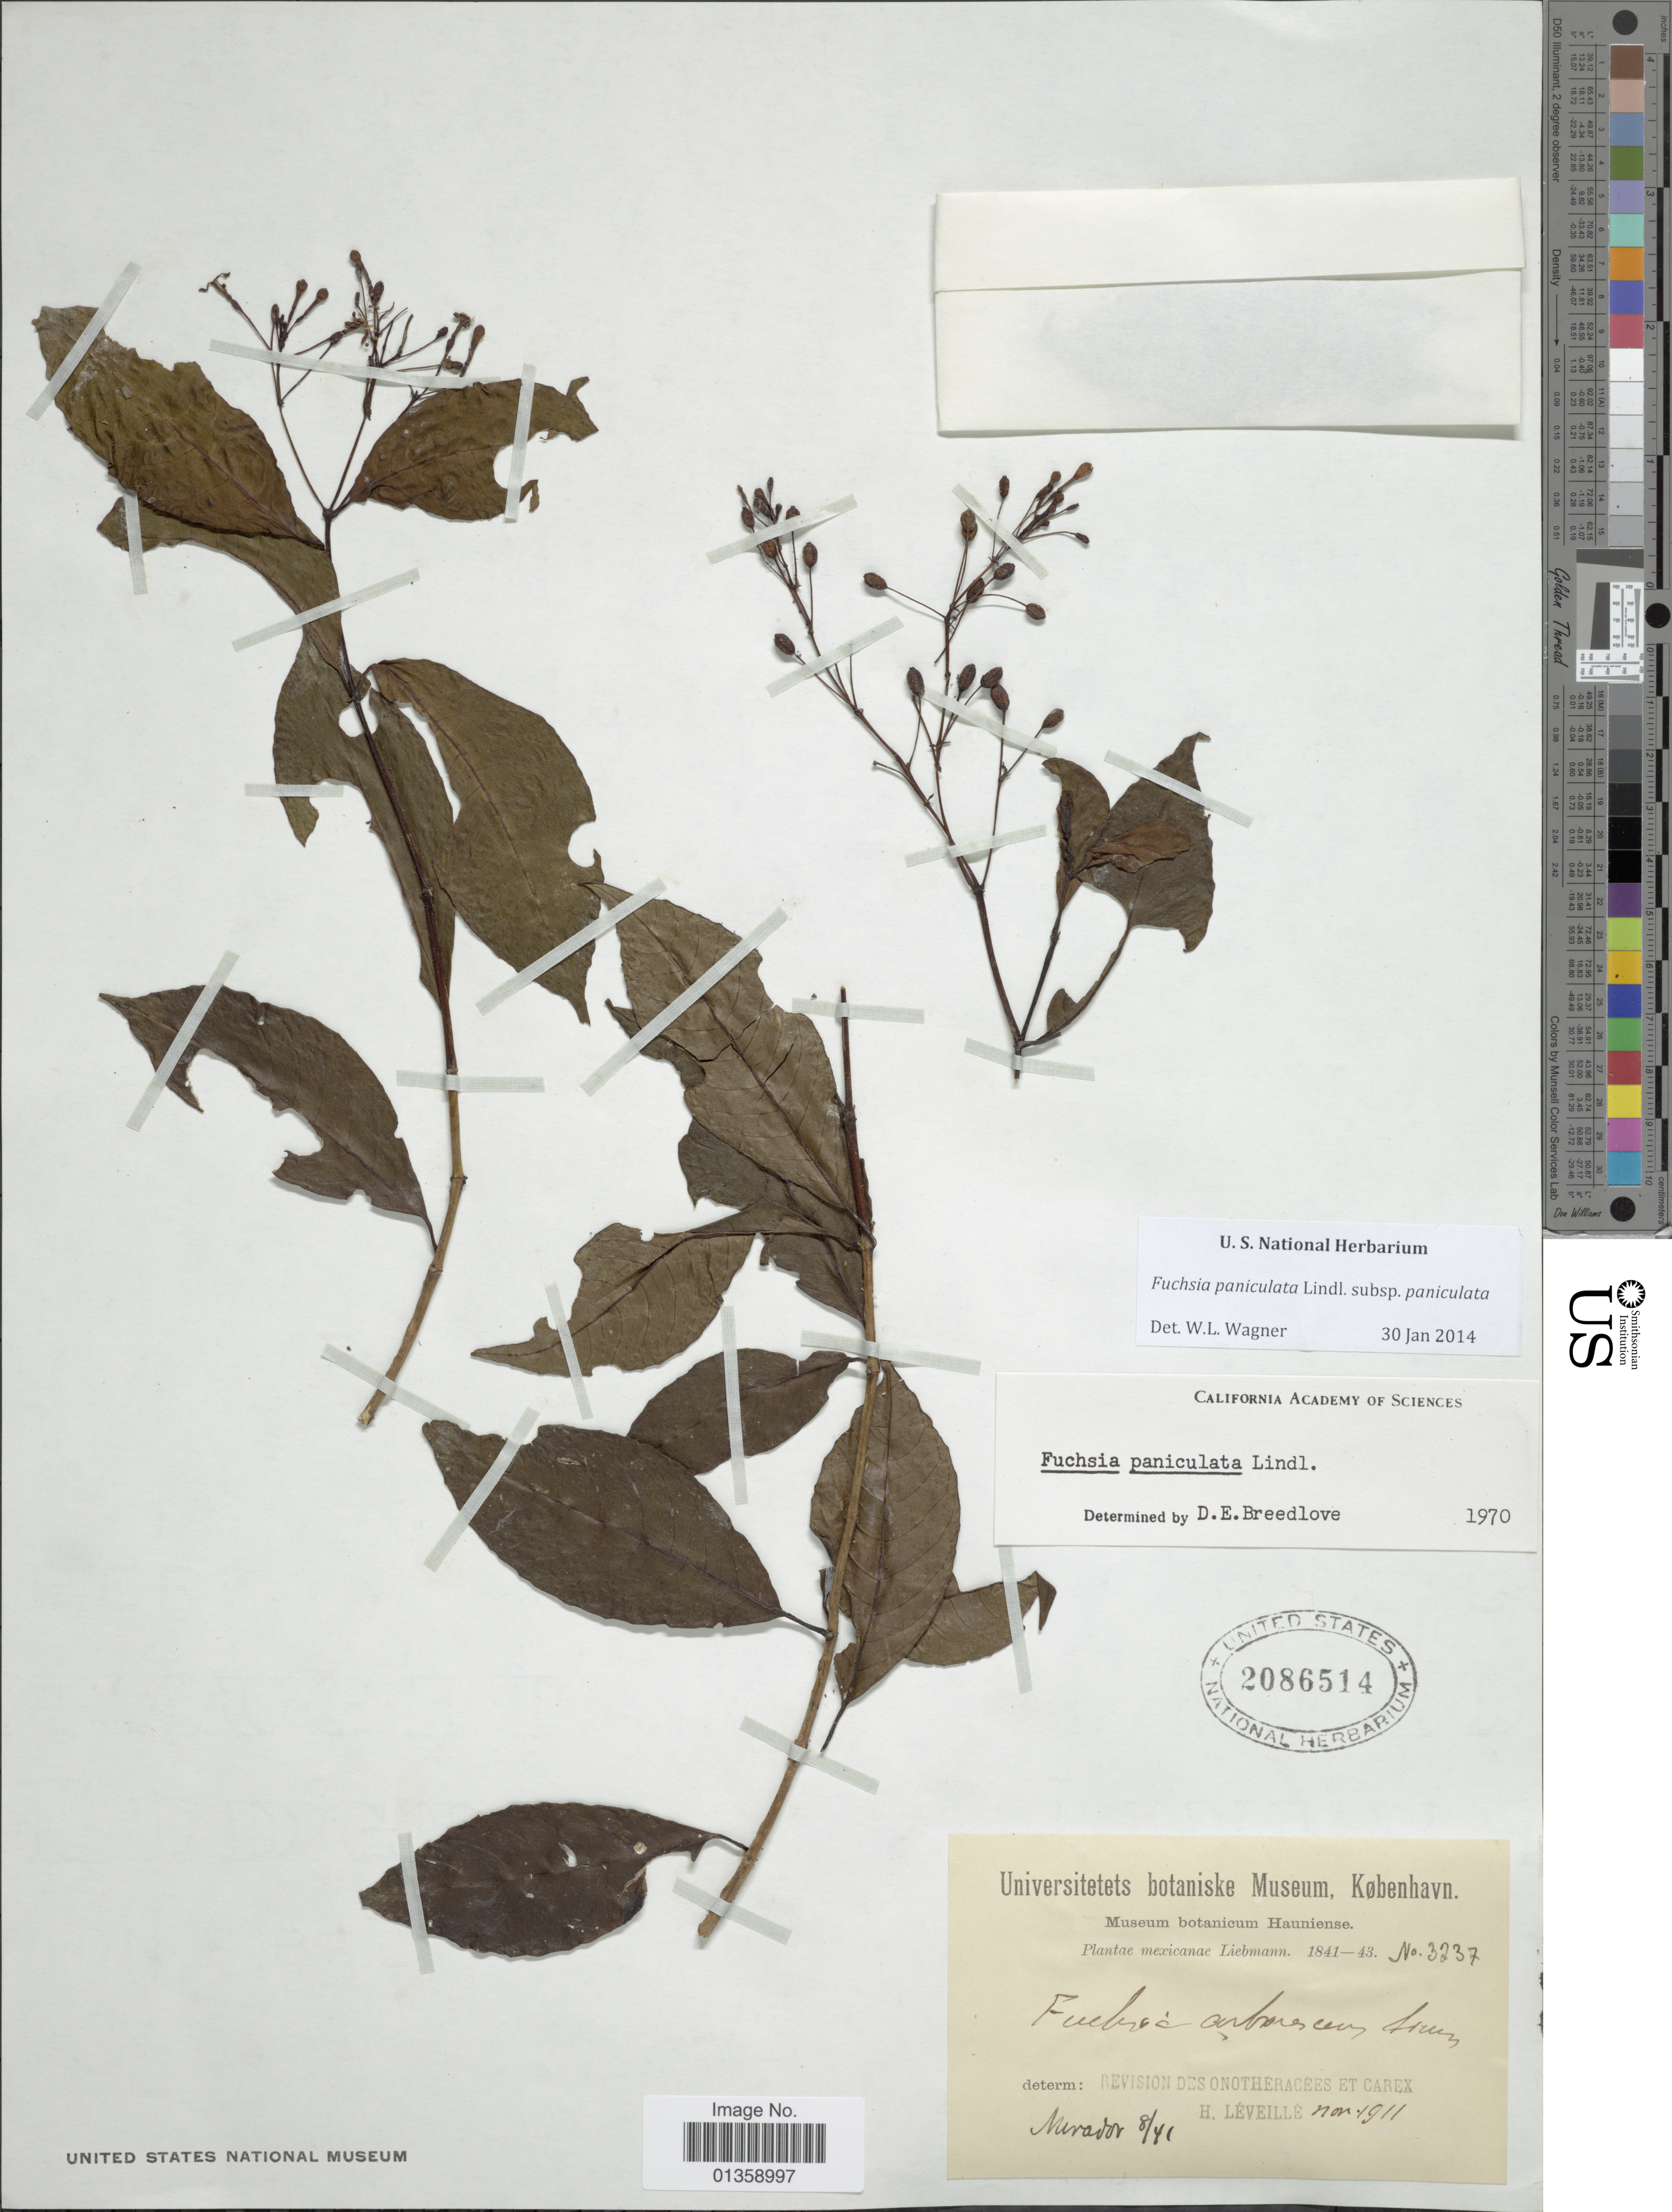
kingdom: Plantae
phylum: Tracheophyta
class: Magnoliopsida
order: Myrtales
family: Onagraceae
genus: Fuchsia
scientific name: Fuchsia paniculata subsp. paniculata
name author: Lindl.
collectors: Liebmann, --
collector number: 3237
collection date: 1841-08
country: Mexico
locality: Mirador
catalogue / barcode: US 20086514